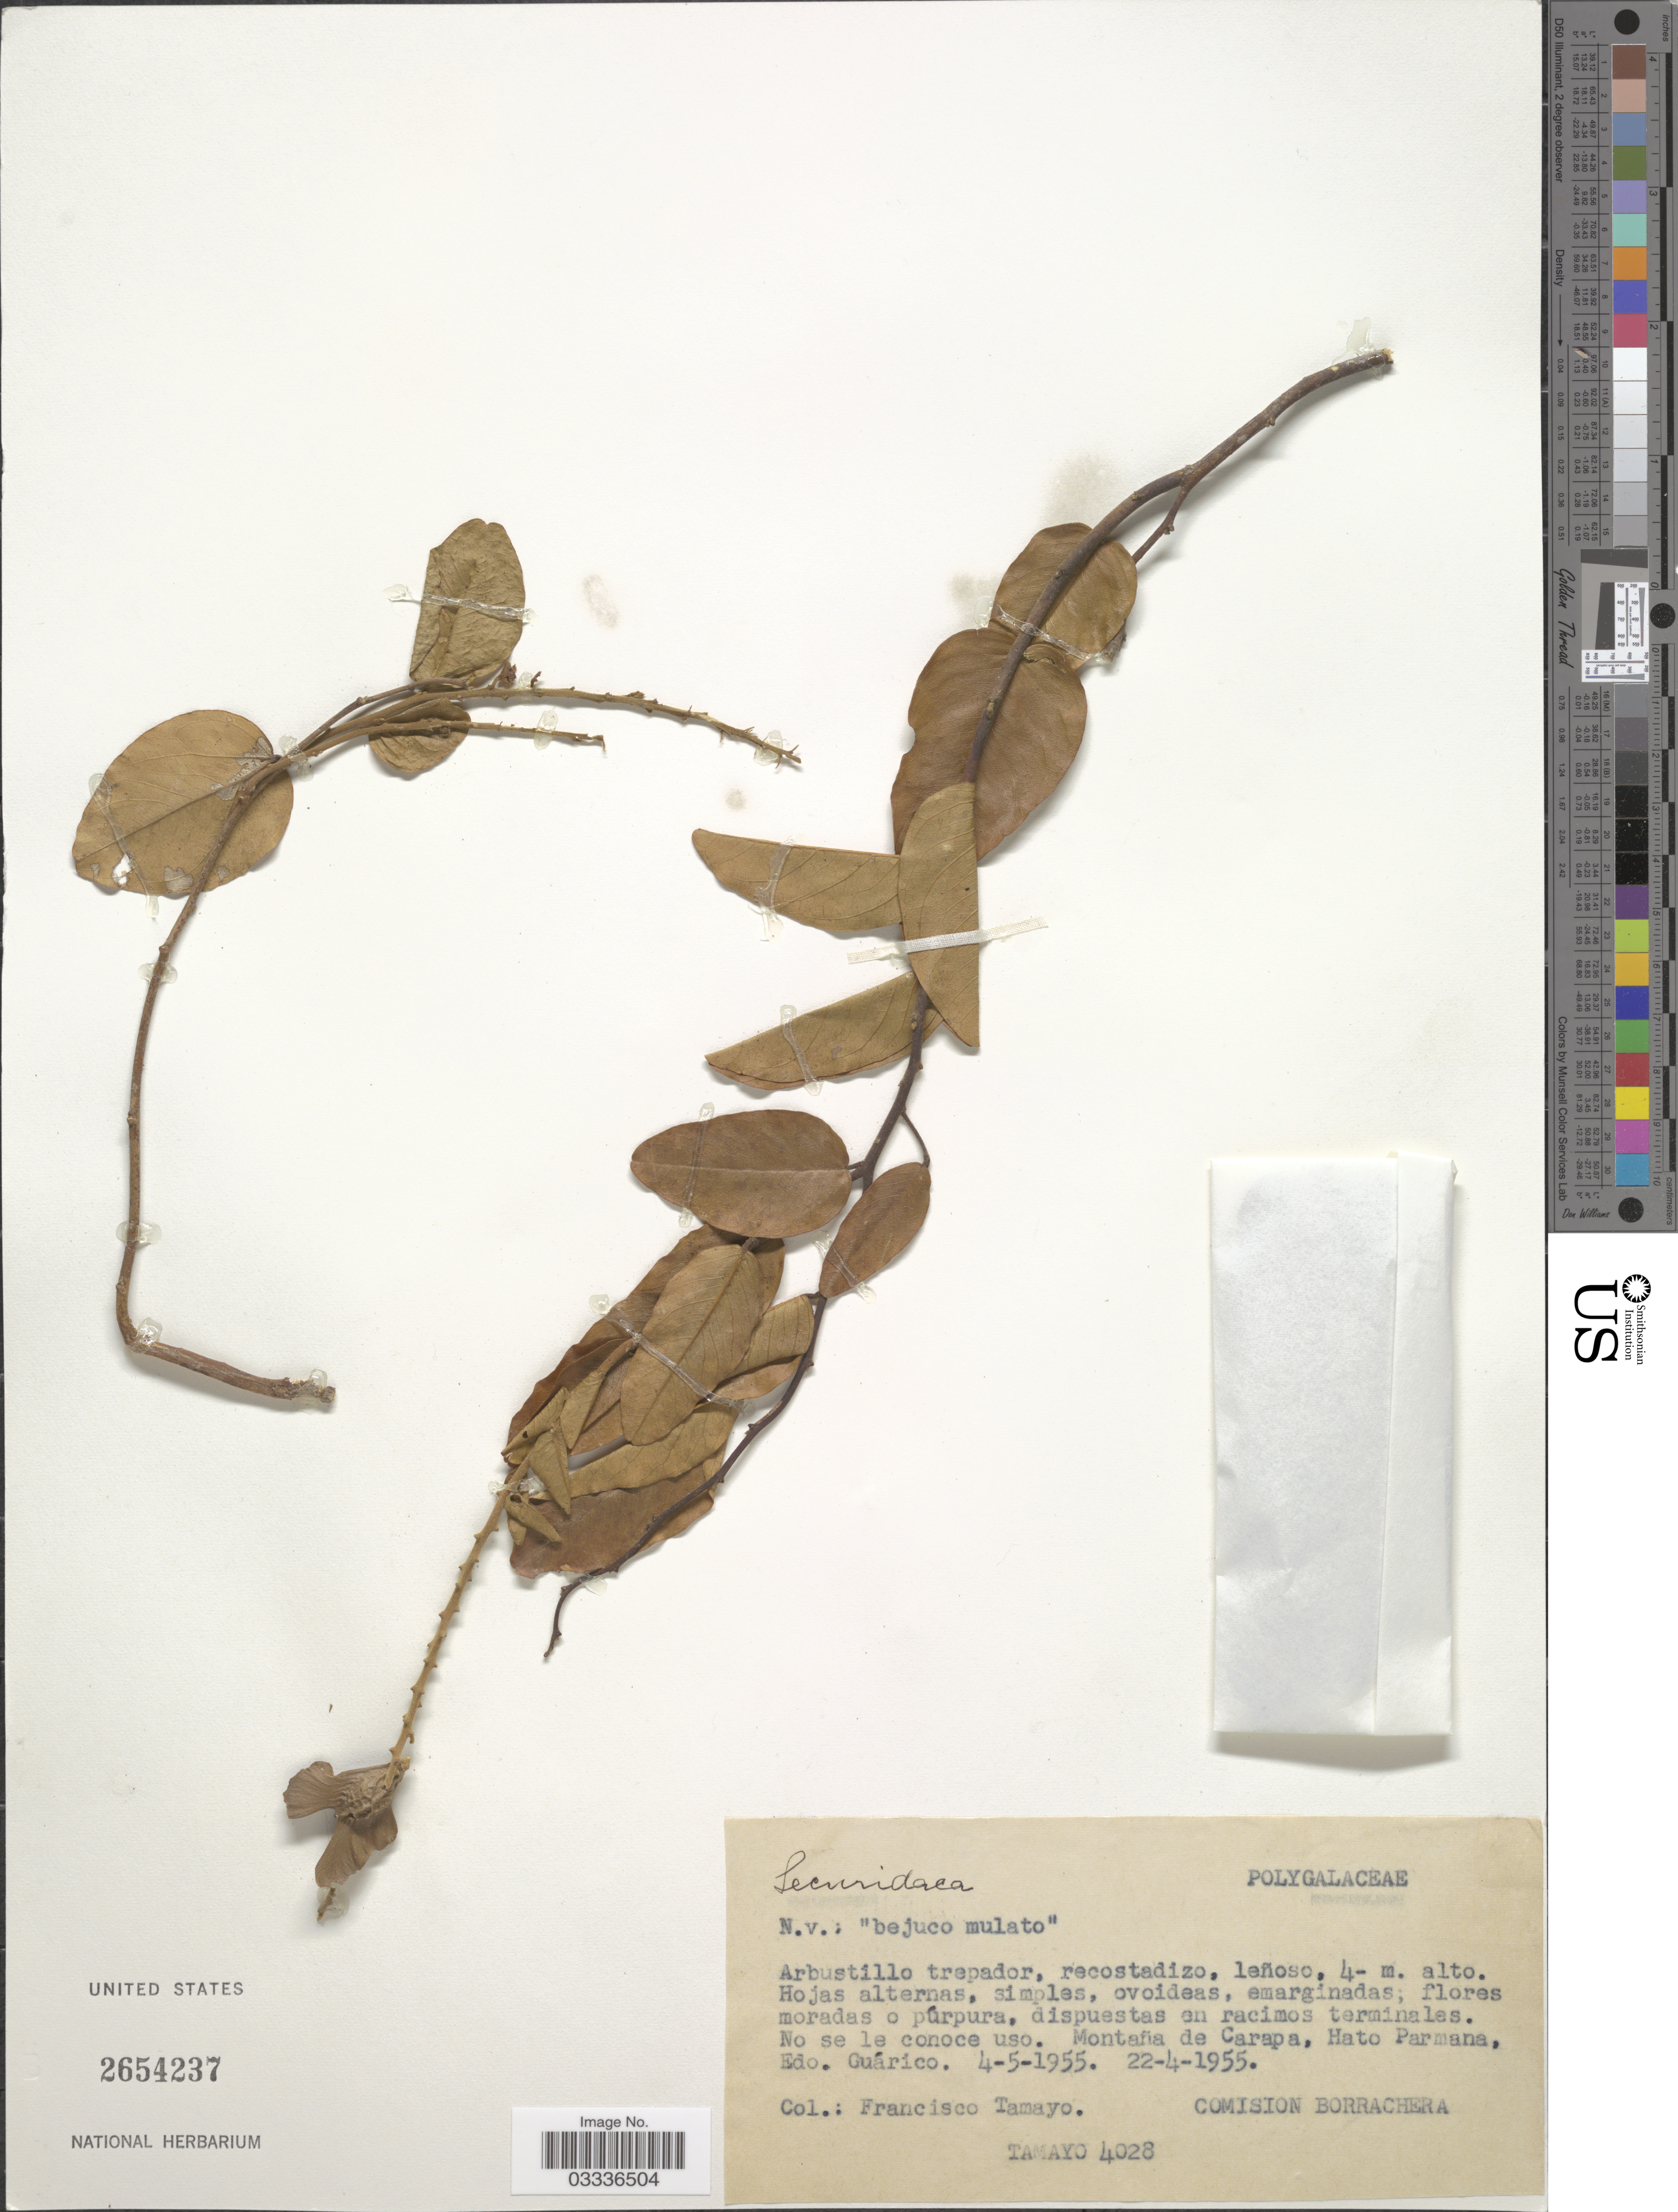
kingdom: Plantae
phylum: Tracheophyta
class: Magnoliopsida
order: Fabales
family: Polygalaceae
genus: Securidaca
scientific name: Securidaca pendula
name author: Bonpl.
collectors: F. Tamayo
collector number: Tamayo 4028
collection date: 1955-04-22/1955-05-04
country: Venezuela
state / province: Guárico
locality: Montaña de Carapa, Hato Parmana. Comision Borrachera.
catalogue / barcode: US 2654237